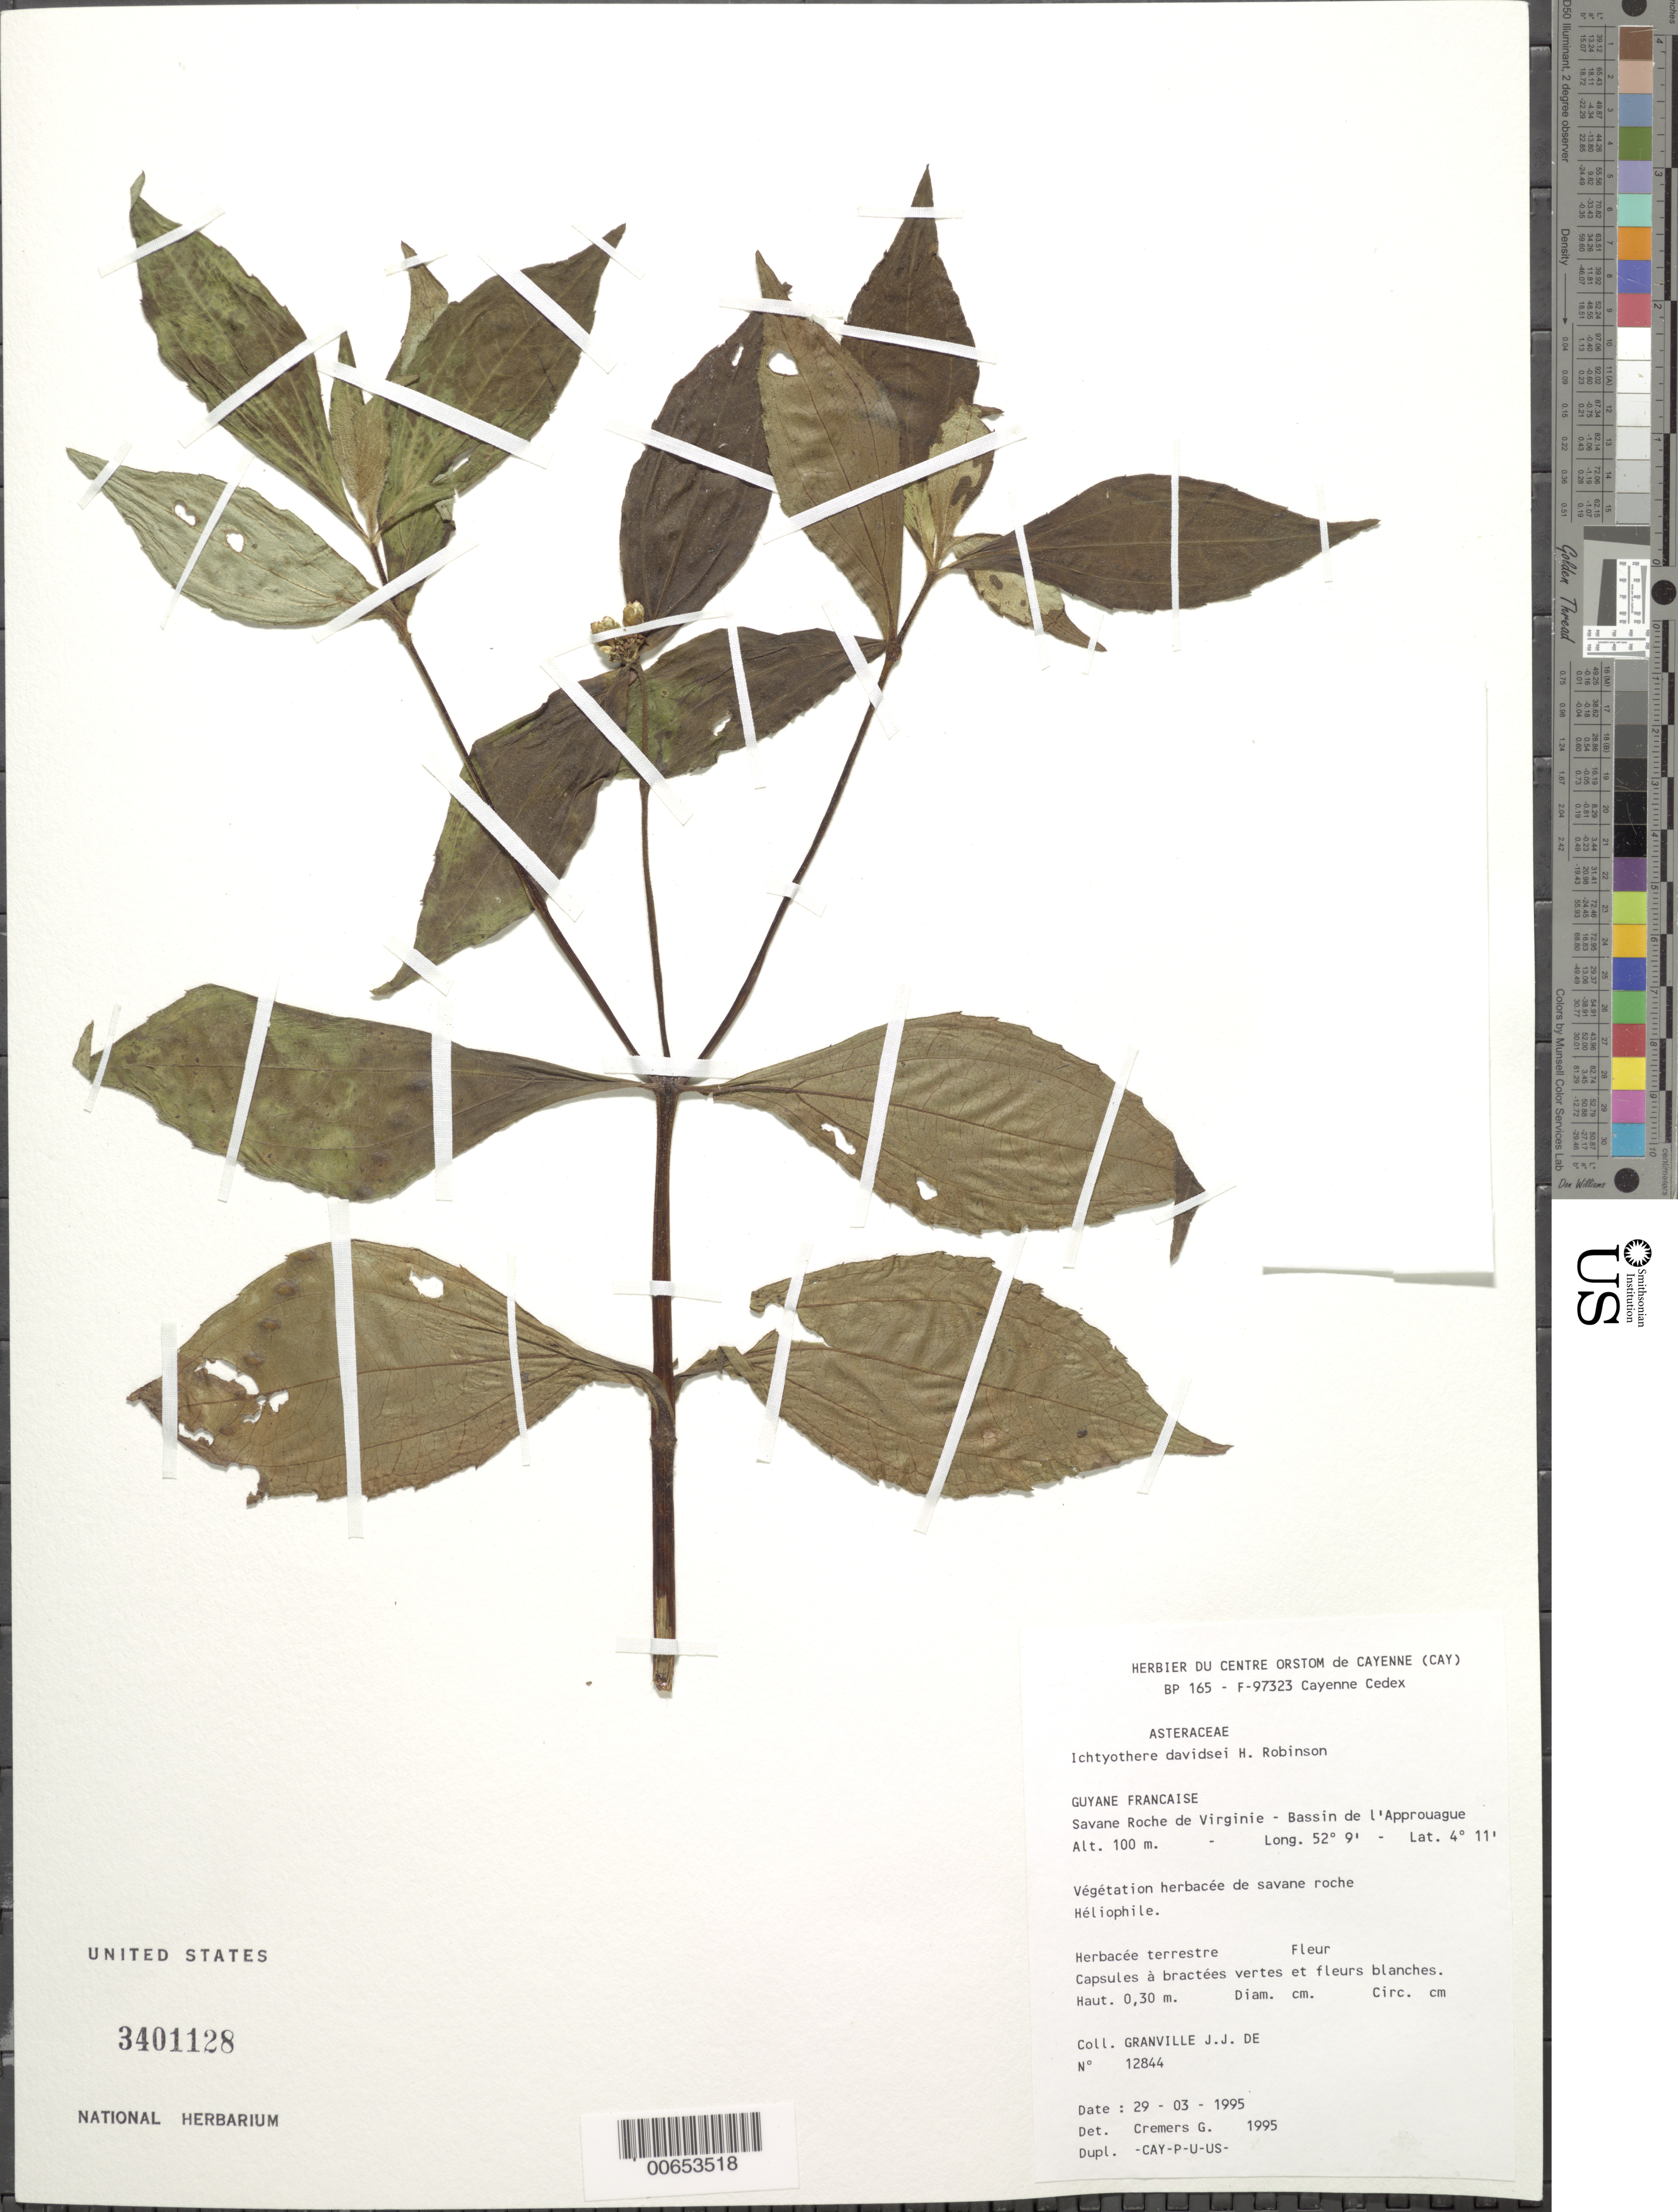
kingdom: Plantae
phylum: Tracheophyta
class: Magnoliopsida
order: Asterales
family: Asteraceae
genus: Ichthyothere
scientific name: Ichthyothere davidsei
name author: H. Rob.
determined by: Cremers, Georges A.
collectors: J.-J. de Granville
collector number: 12844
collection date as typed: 29-Mar-95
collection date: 1995-03-29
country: French Guiana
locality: Savane Roche de Virginie, Bassin de l'Approuague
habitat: Végétation herbacée de savane roche, héliophile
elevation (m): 100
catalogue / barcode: US 3401128